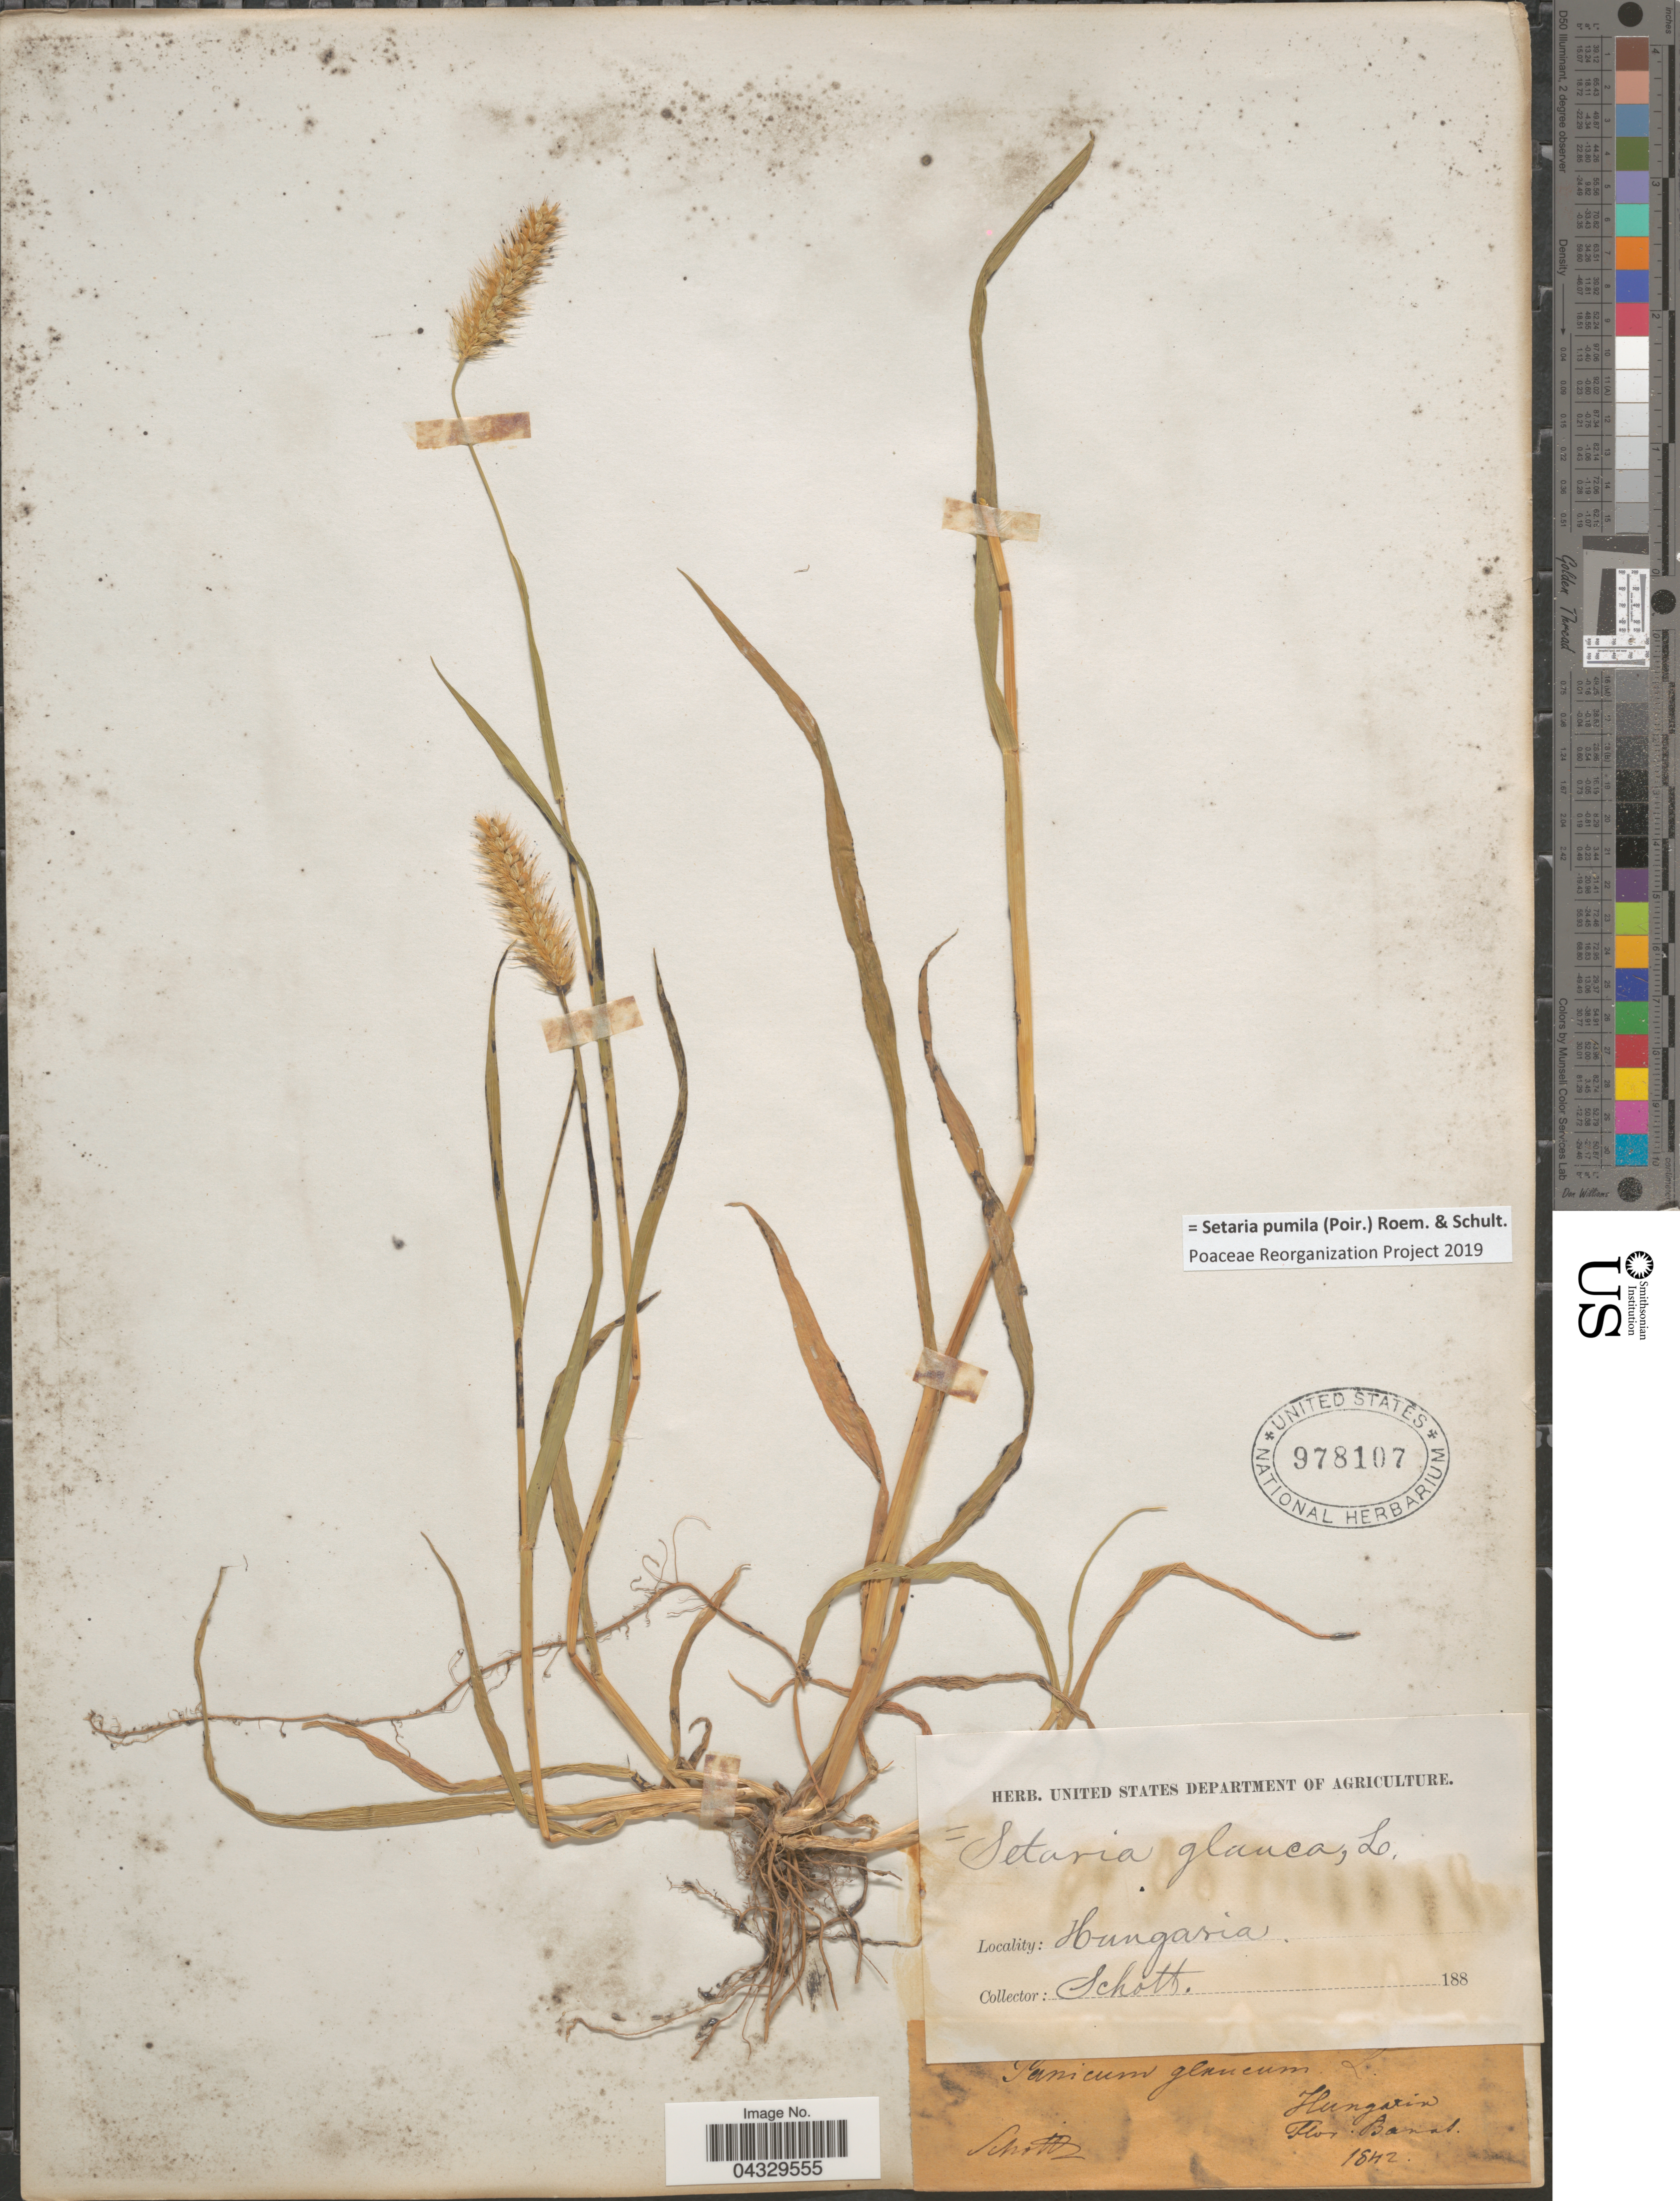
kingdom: Plantae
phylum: Tracheophyta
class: Liliopsida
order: Poales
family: Poaceae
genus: Setaria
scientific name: Setaria pumila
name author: (Poir.) Roem. & Schult.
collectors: Schott, --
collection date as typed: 188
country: Hungary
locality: Banat.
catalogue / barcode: US 978107